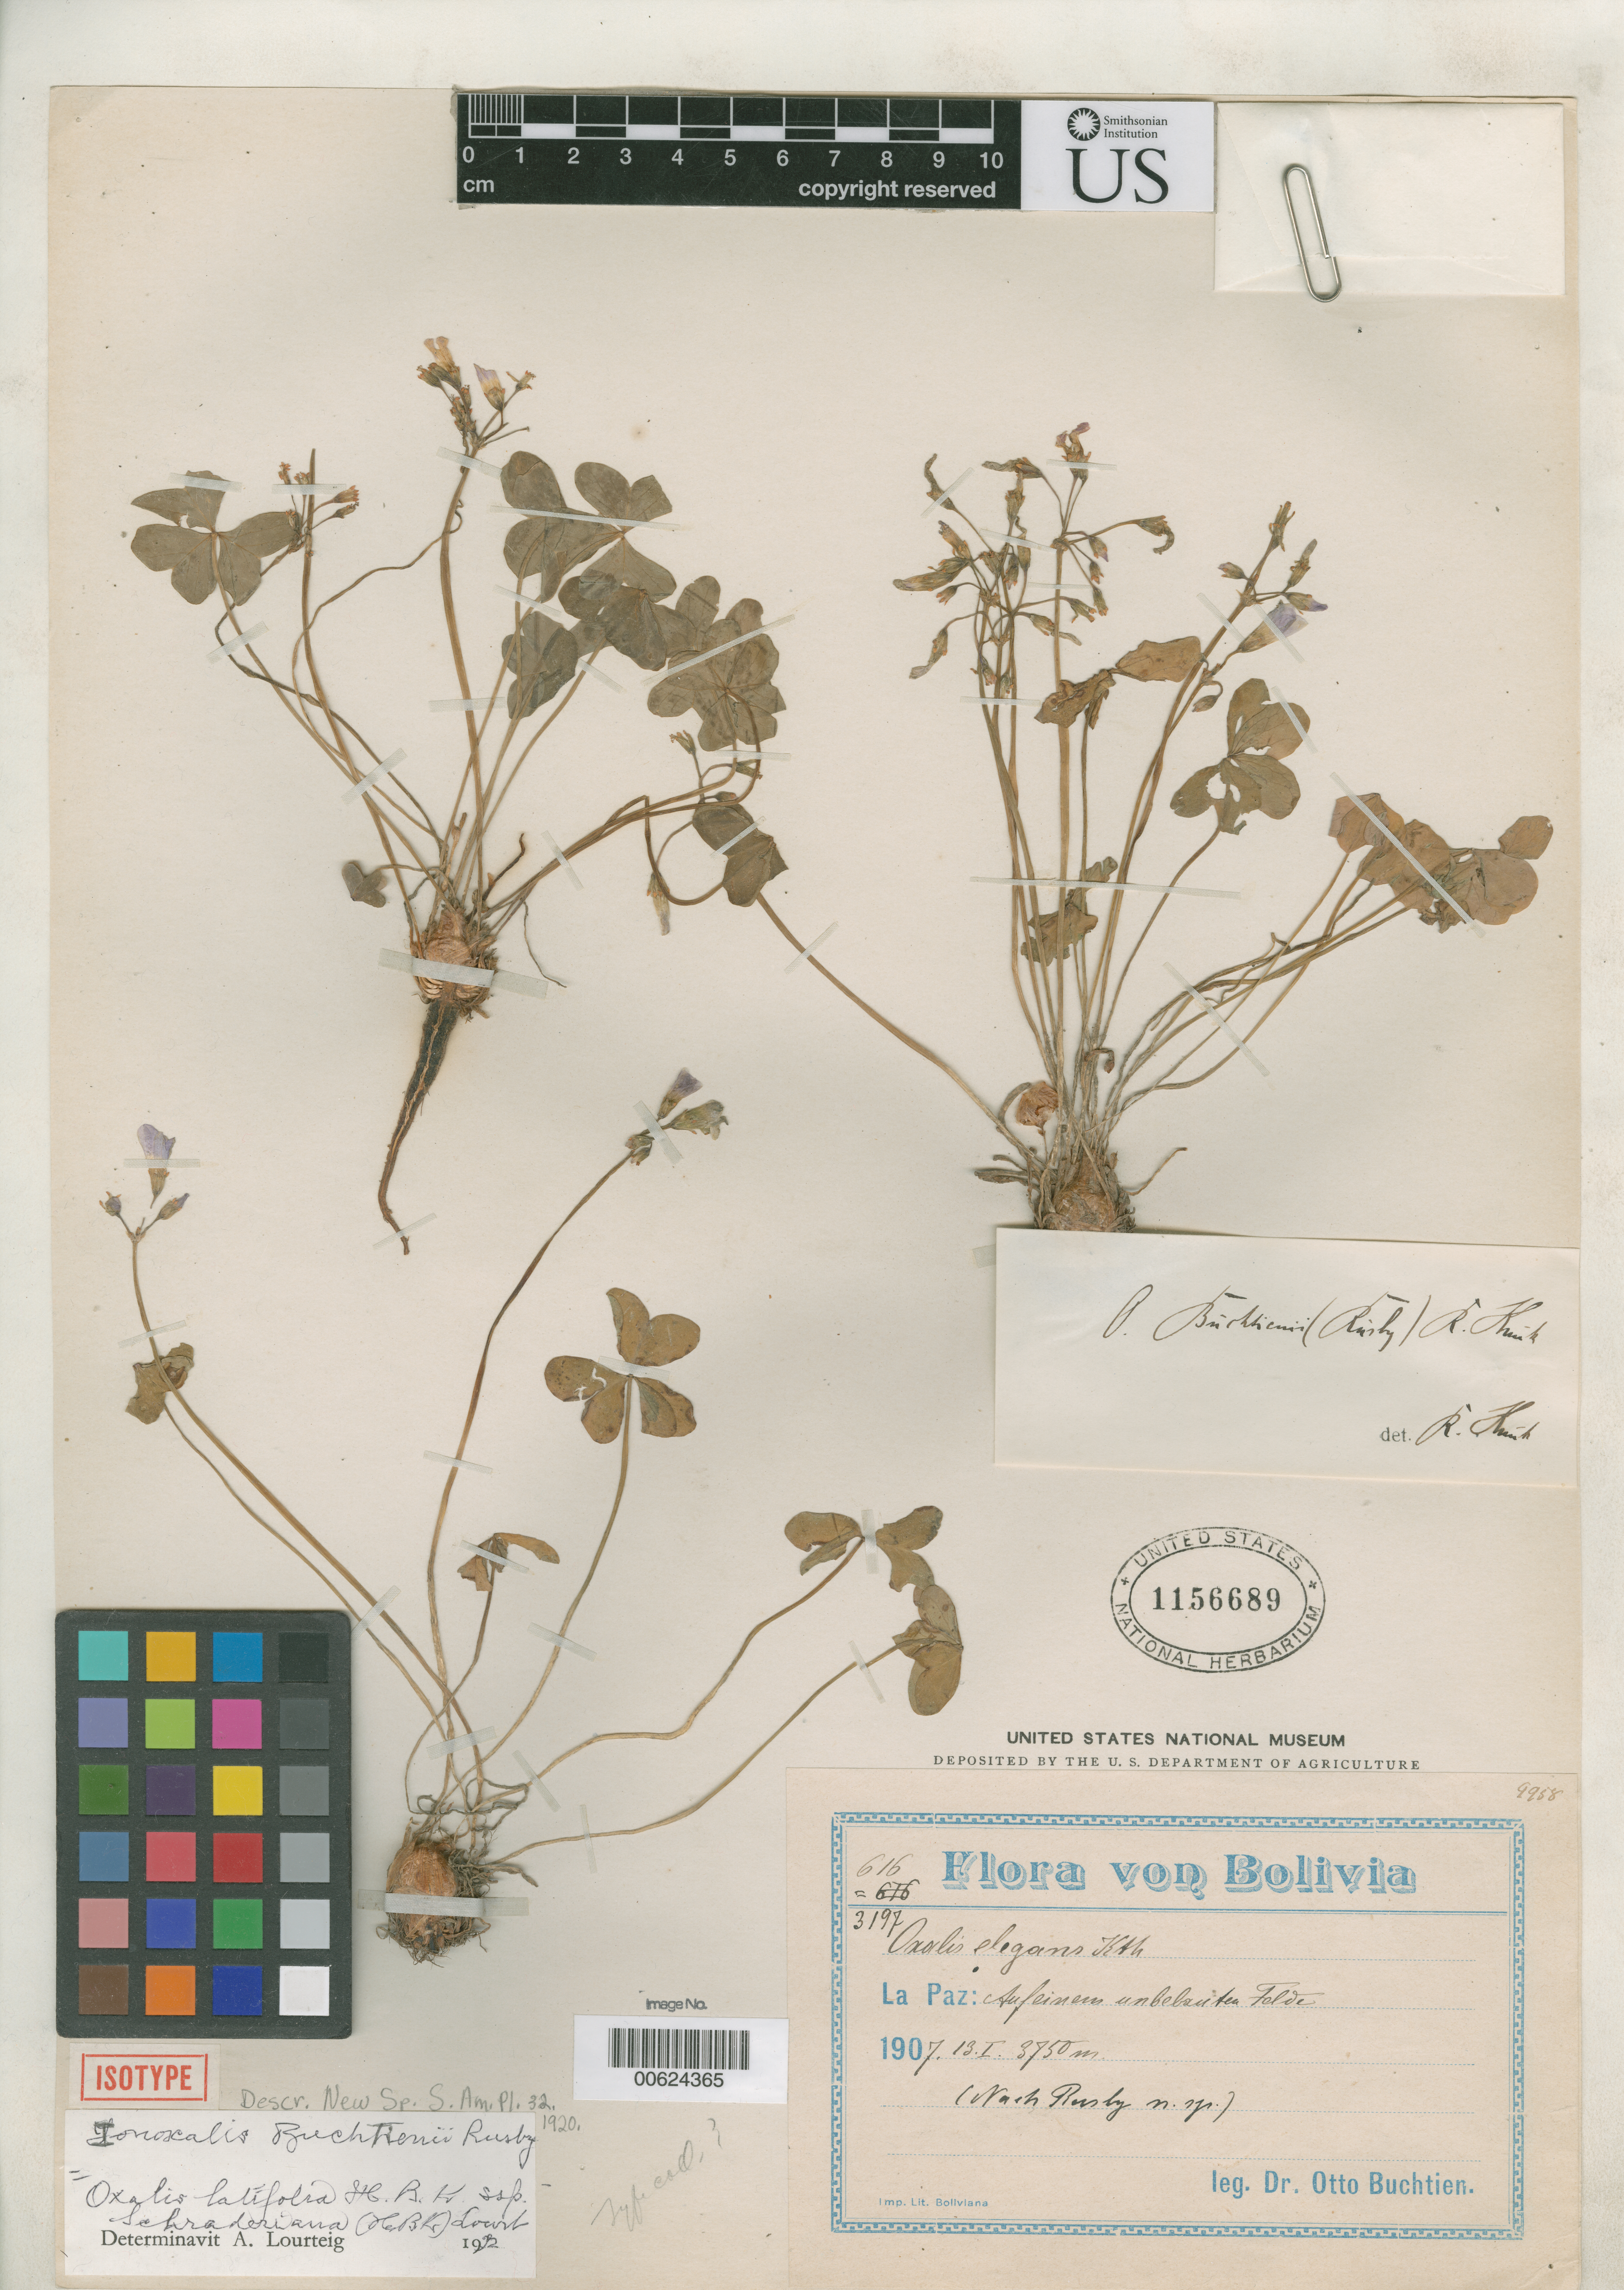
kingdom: Plantae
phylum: Tracheophyta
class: Magnoliopsida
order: Oxalidales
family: Oxalidaceae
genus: Ionoxalis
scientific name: Ionoxalis buchtienii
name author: Rusby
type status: Isotype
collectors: O. Buchtien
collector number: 3197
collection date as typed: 13 Jan 1907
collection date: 1907-01-13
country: Bolivia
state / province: La Paz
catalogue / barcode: US 1156689